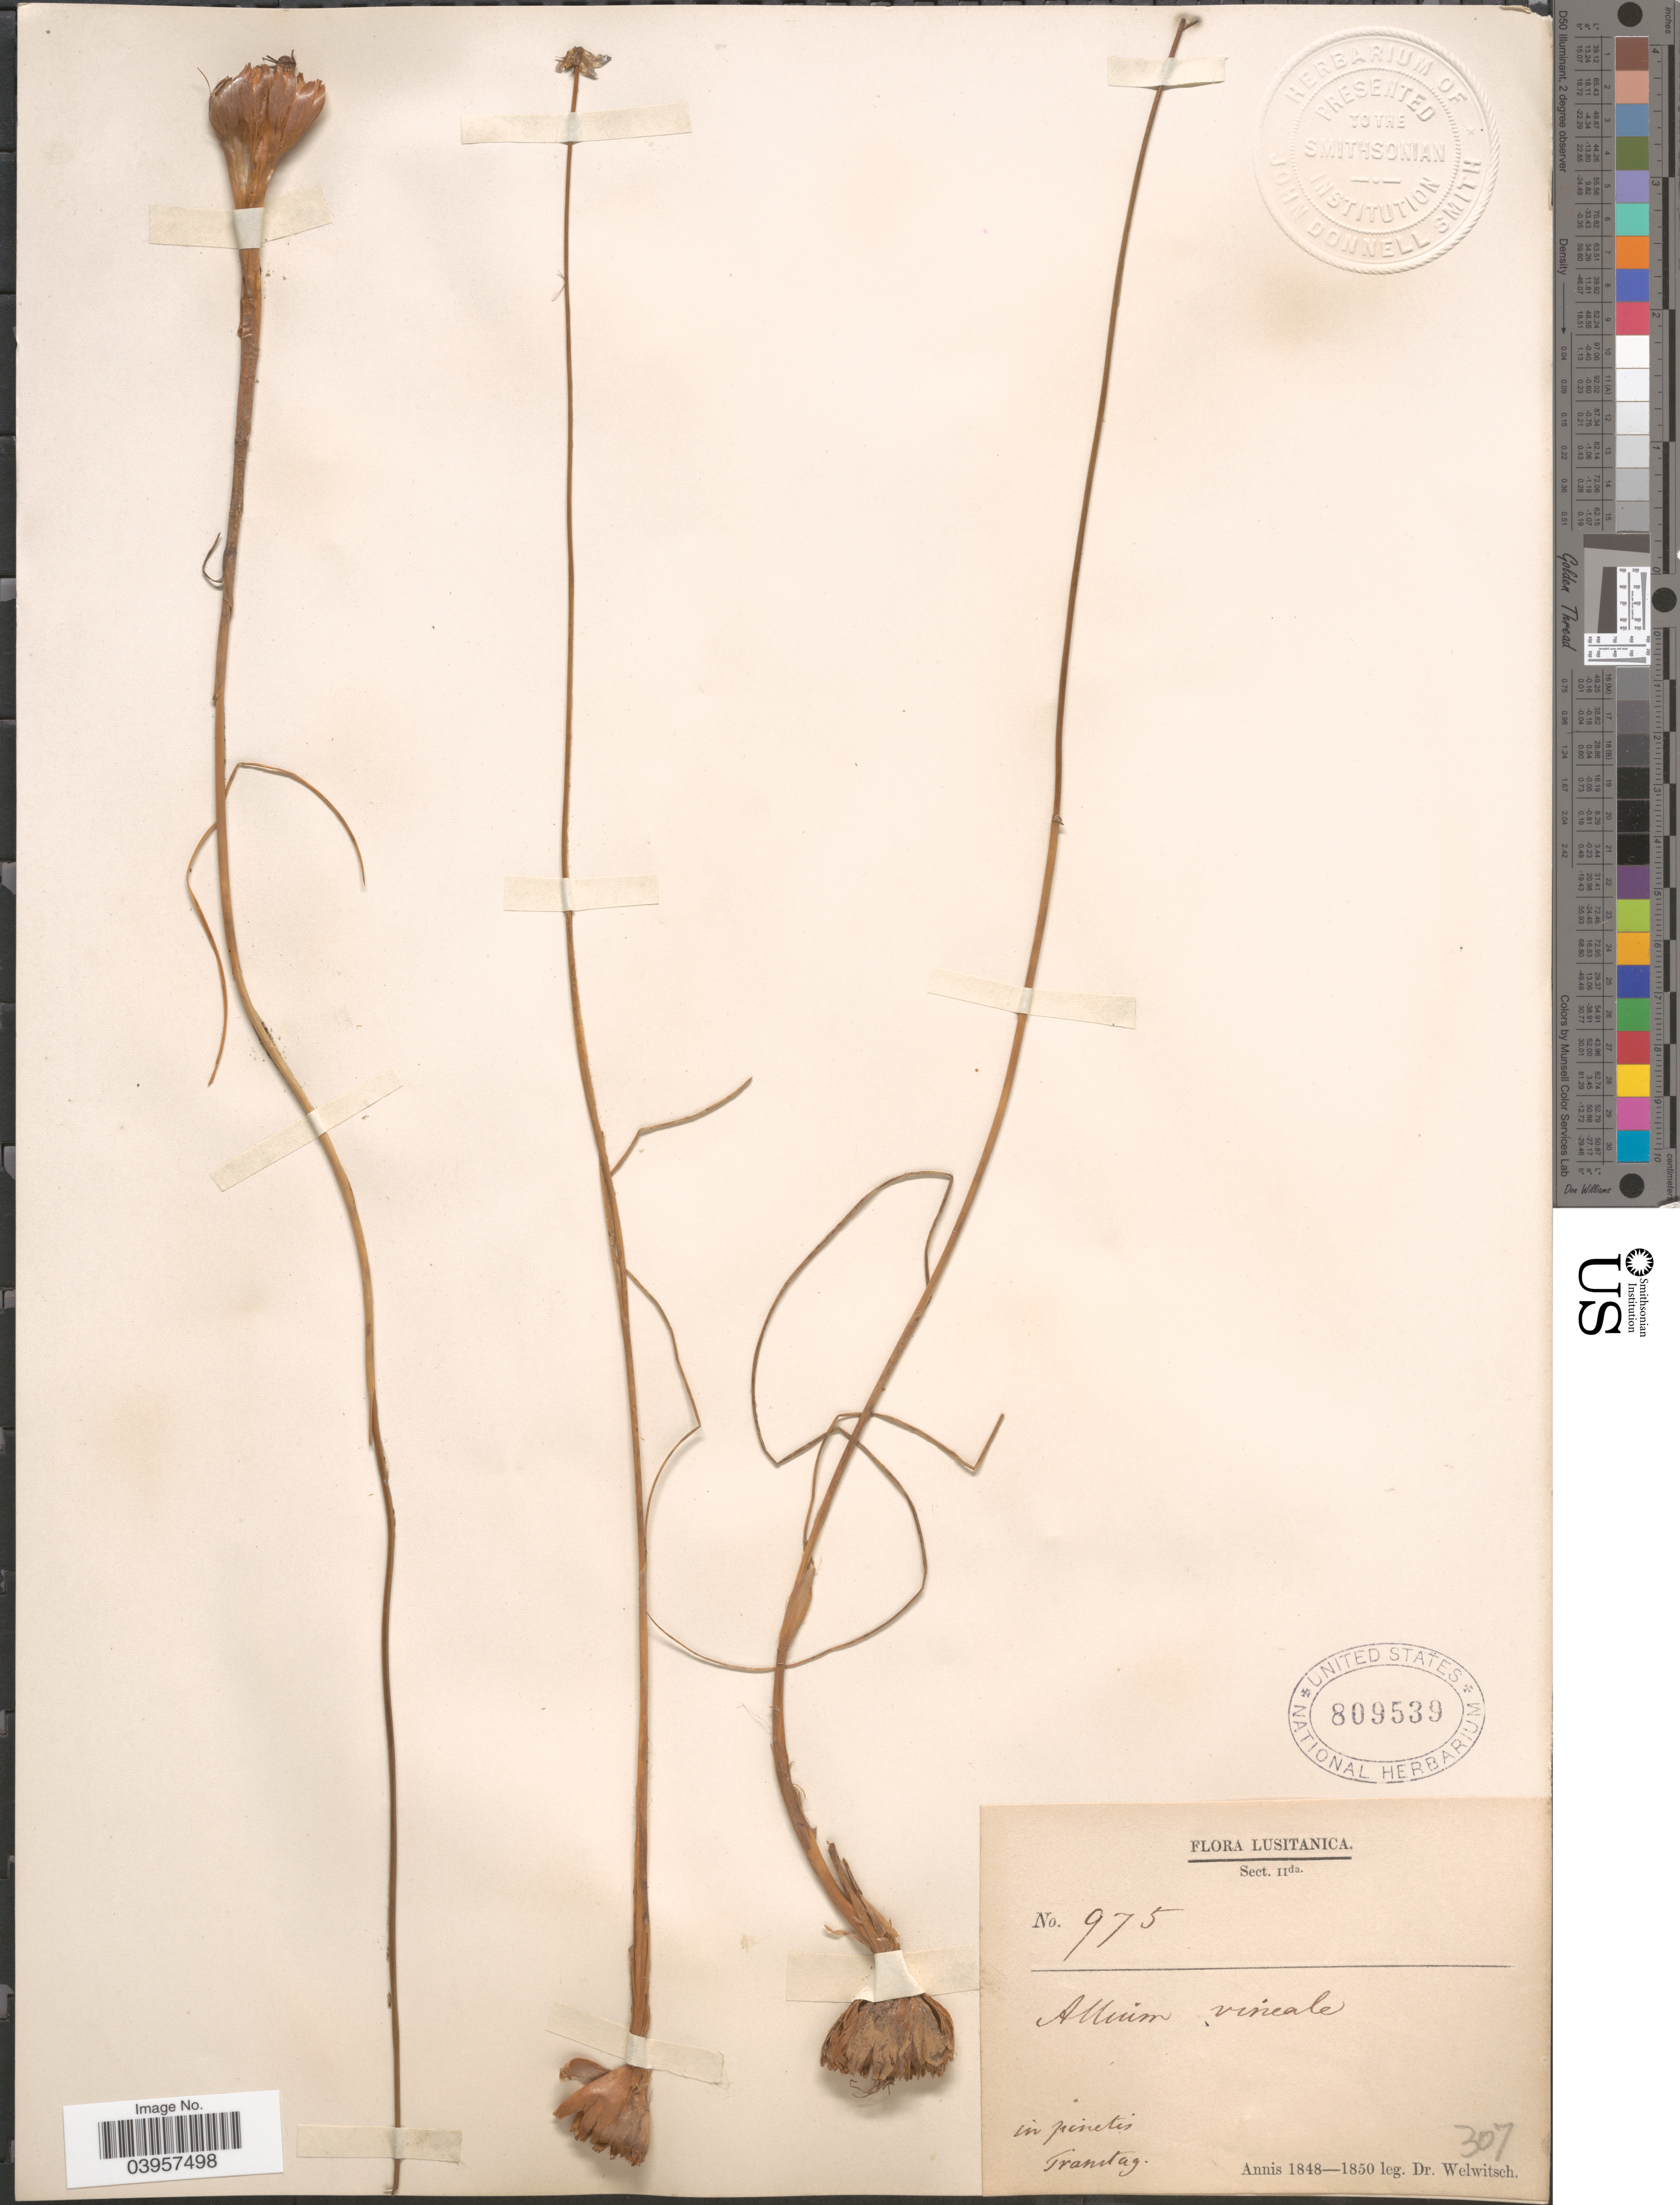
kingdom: Plantae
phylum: Tracheophyta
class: Liliopsida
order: Asparagales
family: Amaryllidaceae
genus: Allium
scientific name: Allium sp.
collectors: -. Welwitsch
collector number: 975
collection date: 1848/1850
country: Portugal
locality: Lusitanica. In pinetis Tramtag.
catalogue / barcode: US 809539